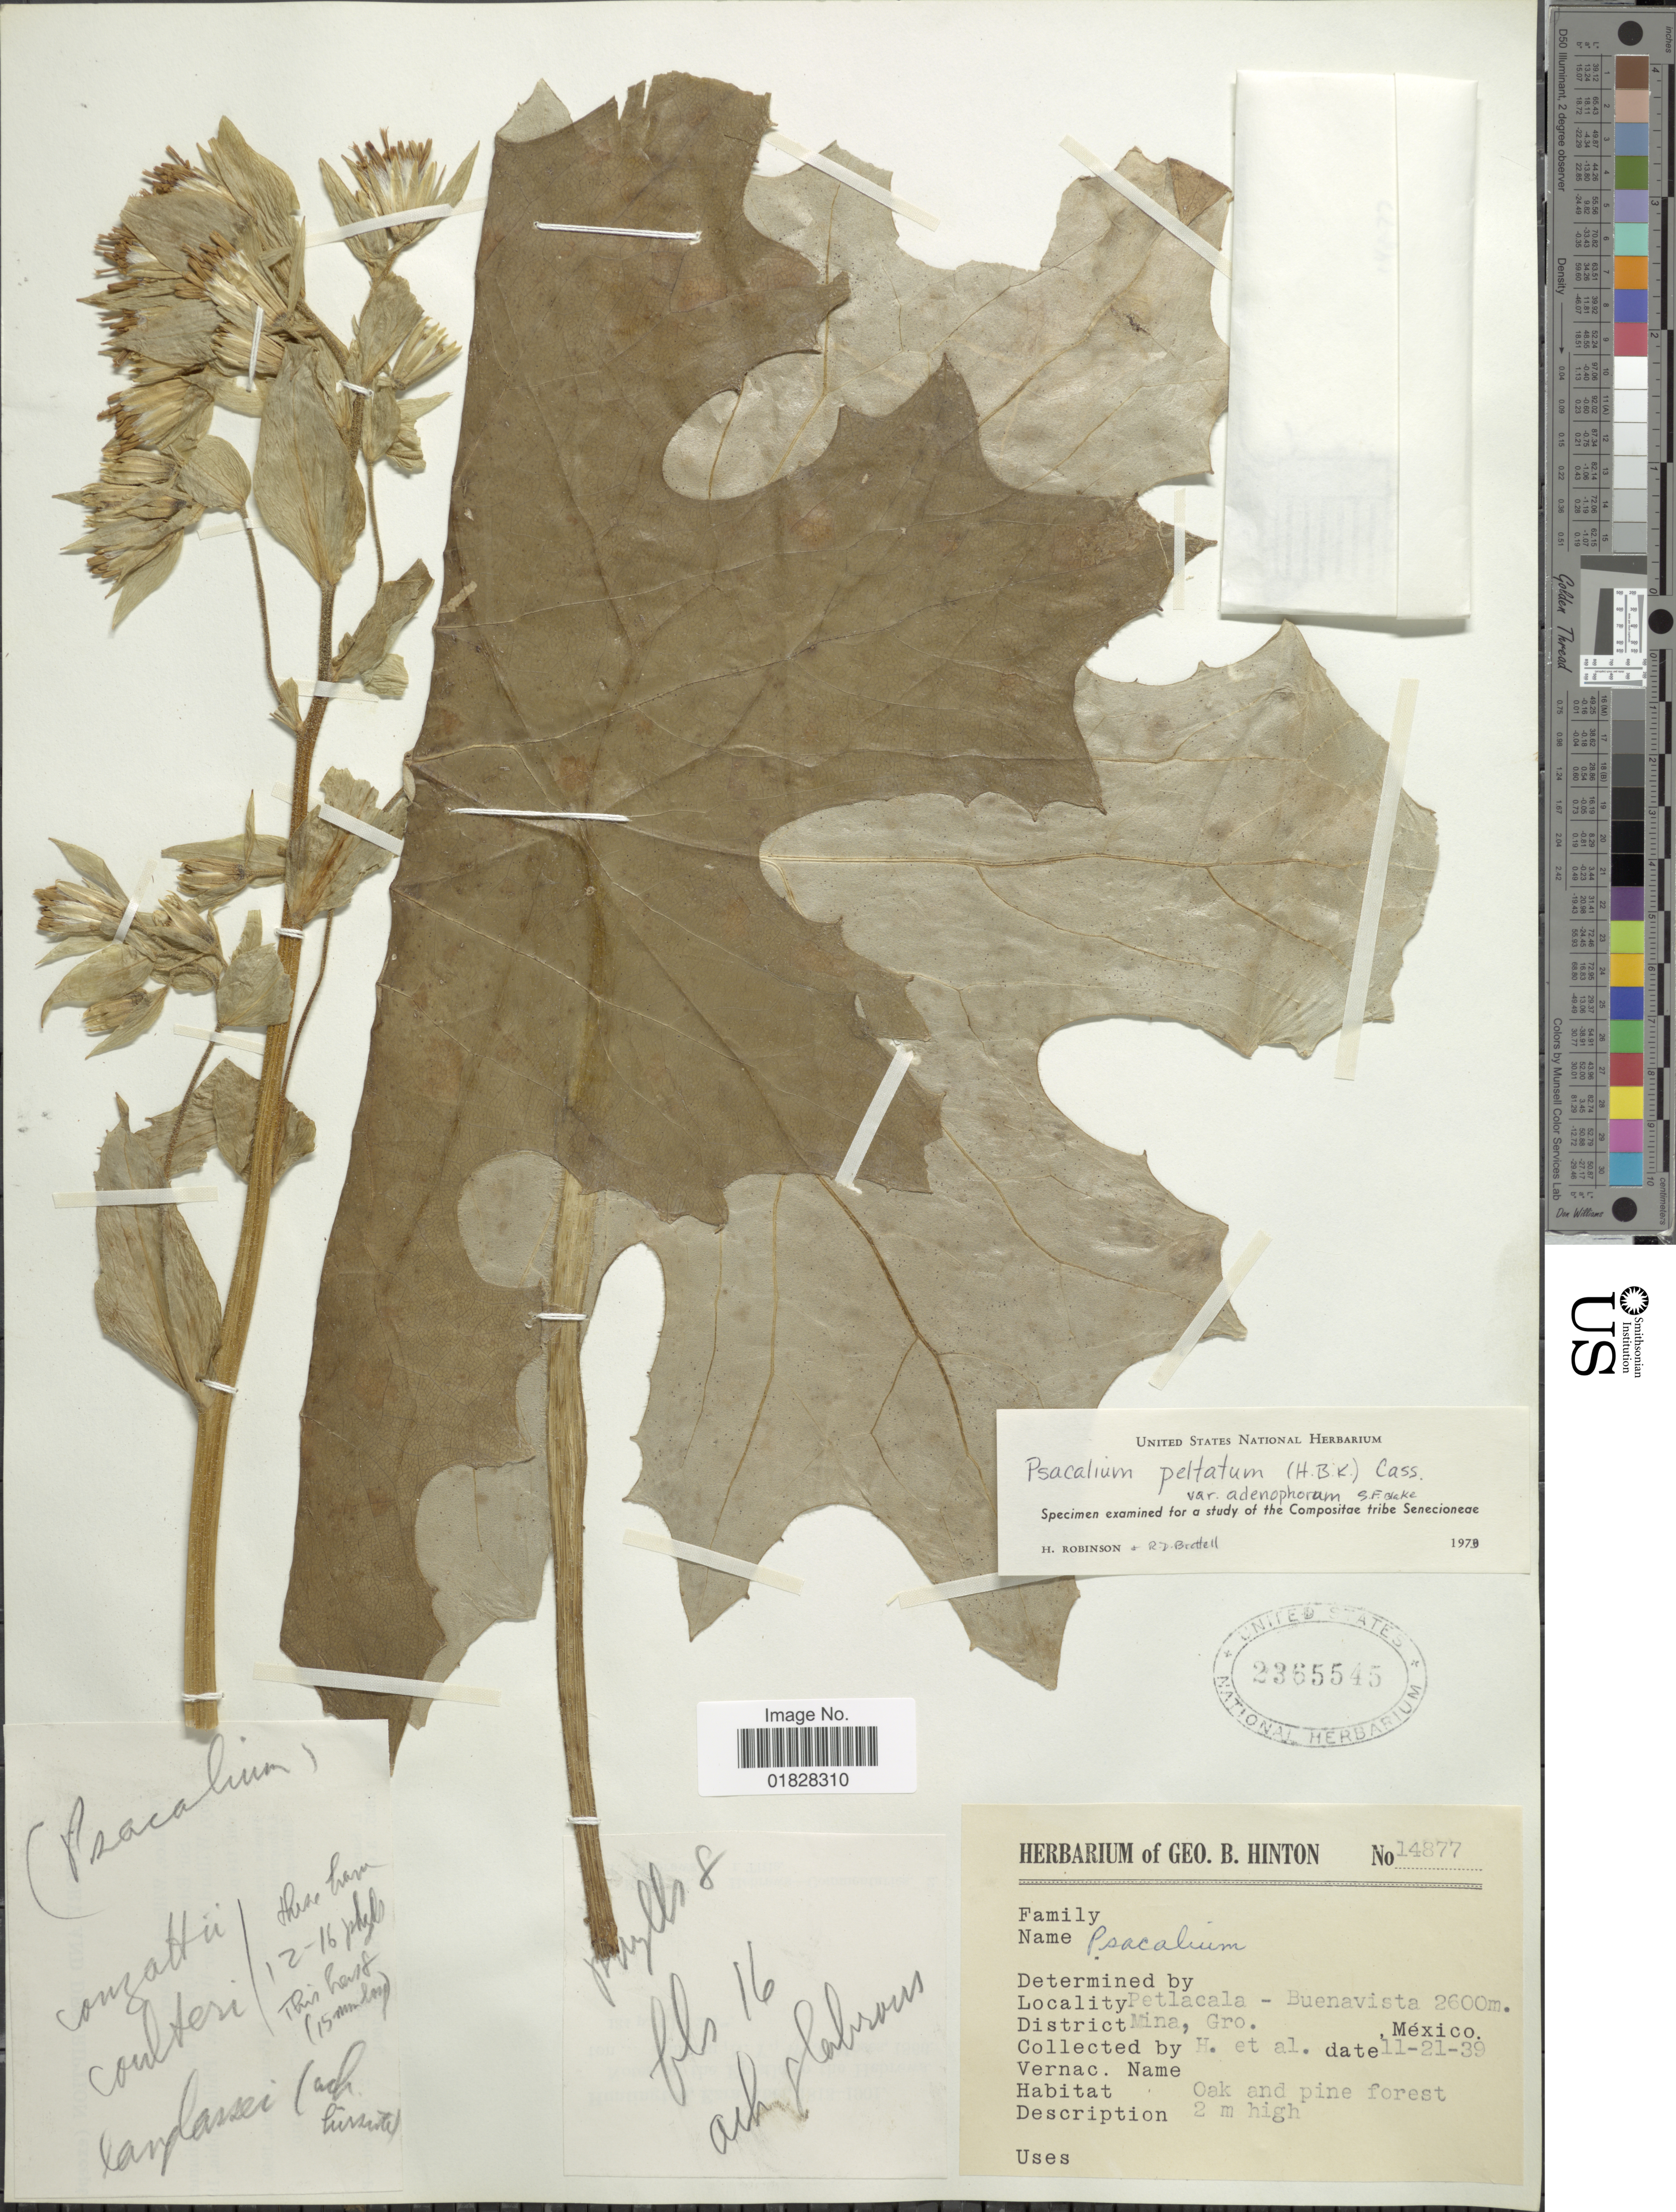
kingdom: Plantae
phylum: Tracheophyta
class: Magnoliopsida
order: Asterales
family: Asteraceae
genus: Psacalium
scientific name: Psacalium peltatum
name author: Cass.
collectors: G. B. Hinton & et al.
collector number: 14877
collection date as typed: Transcribed d/m/y: 21/11/39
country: Mexico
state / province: Guerrero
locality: Petlacala - Buenavista. District Mina, Gro., México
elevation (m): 2600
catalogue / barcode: US 2365545